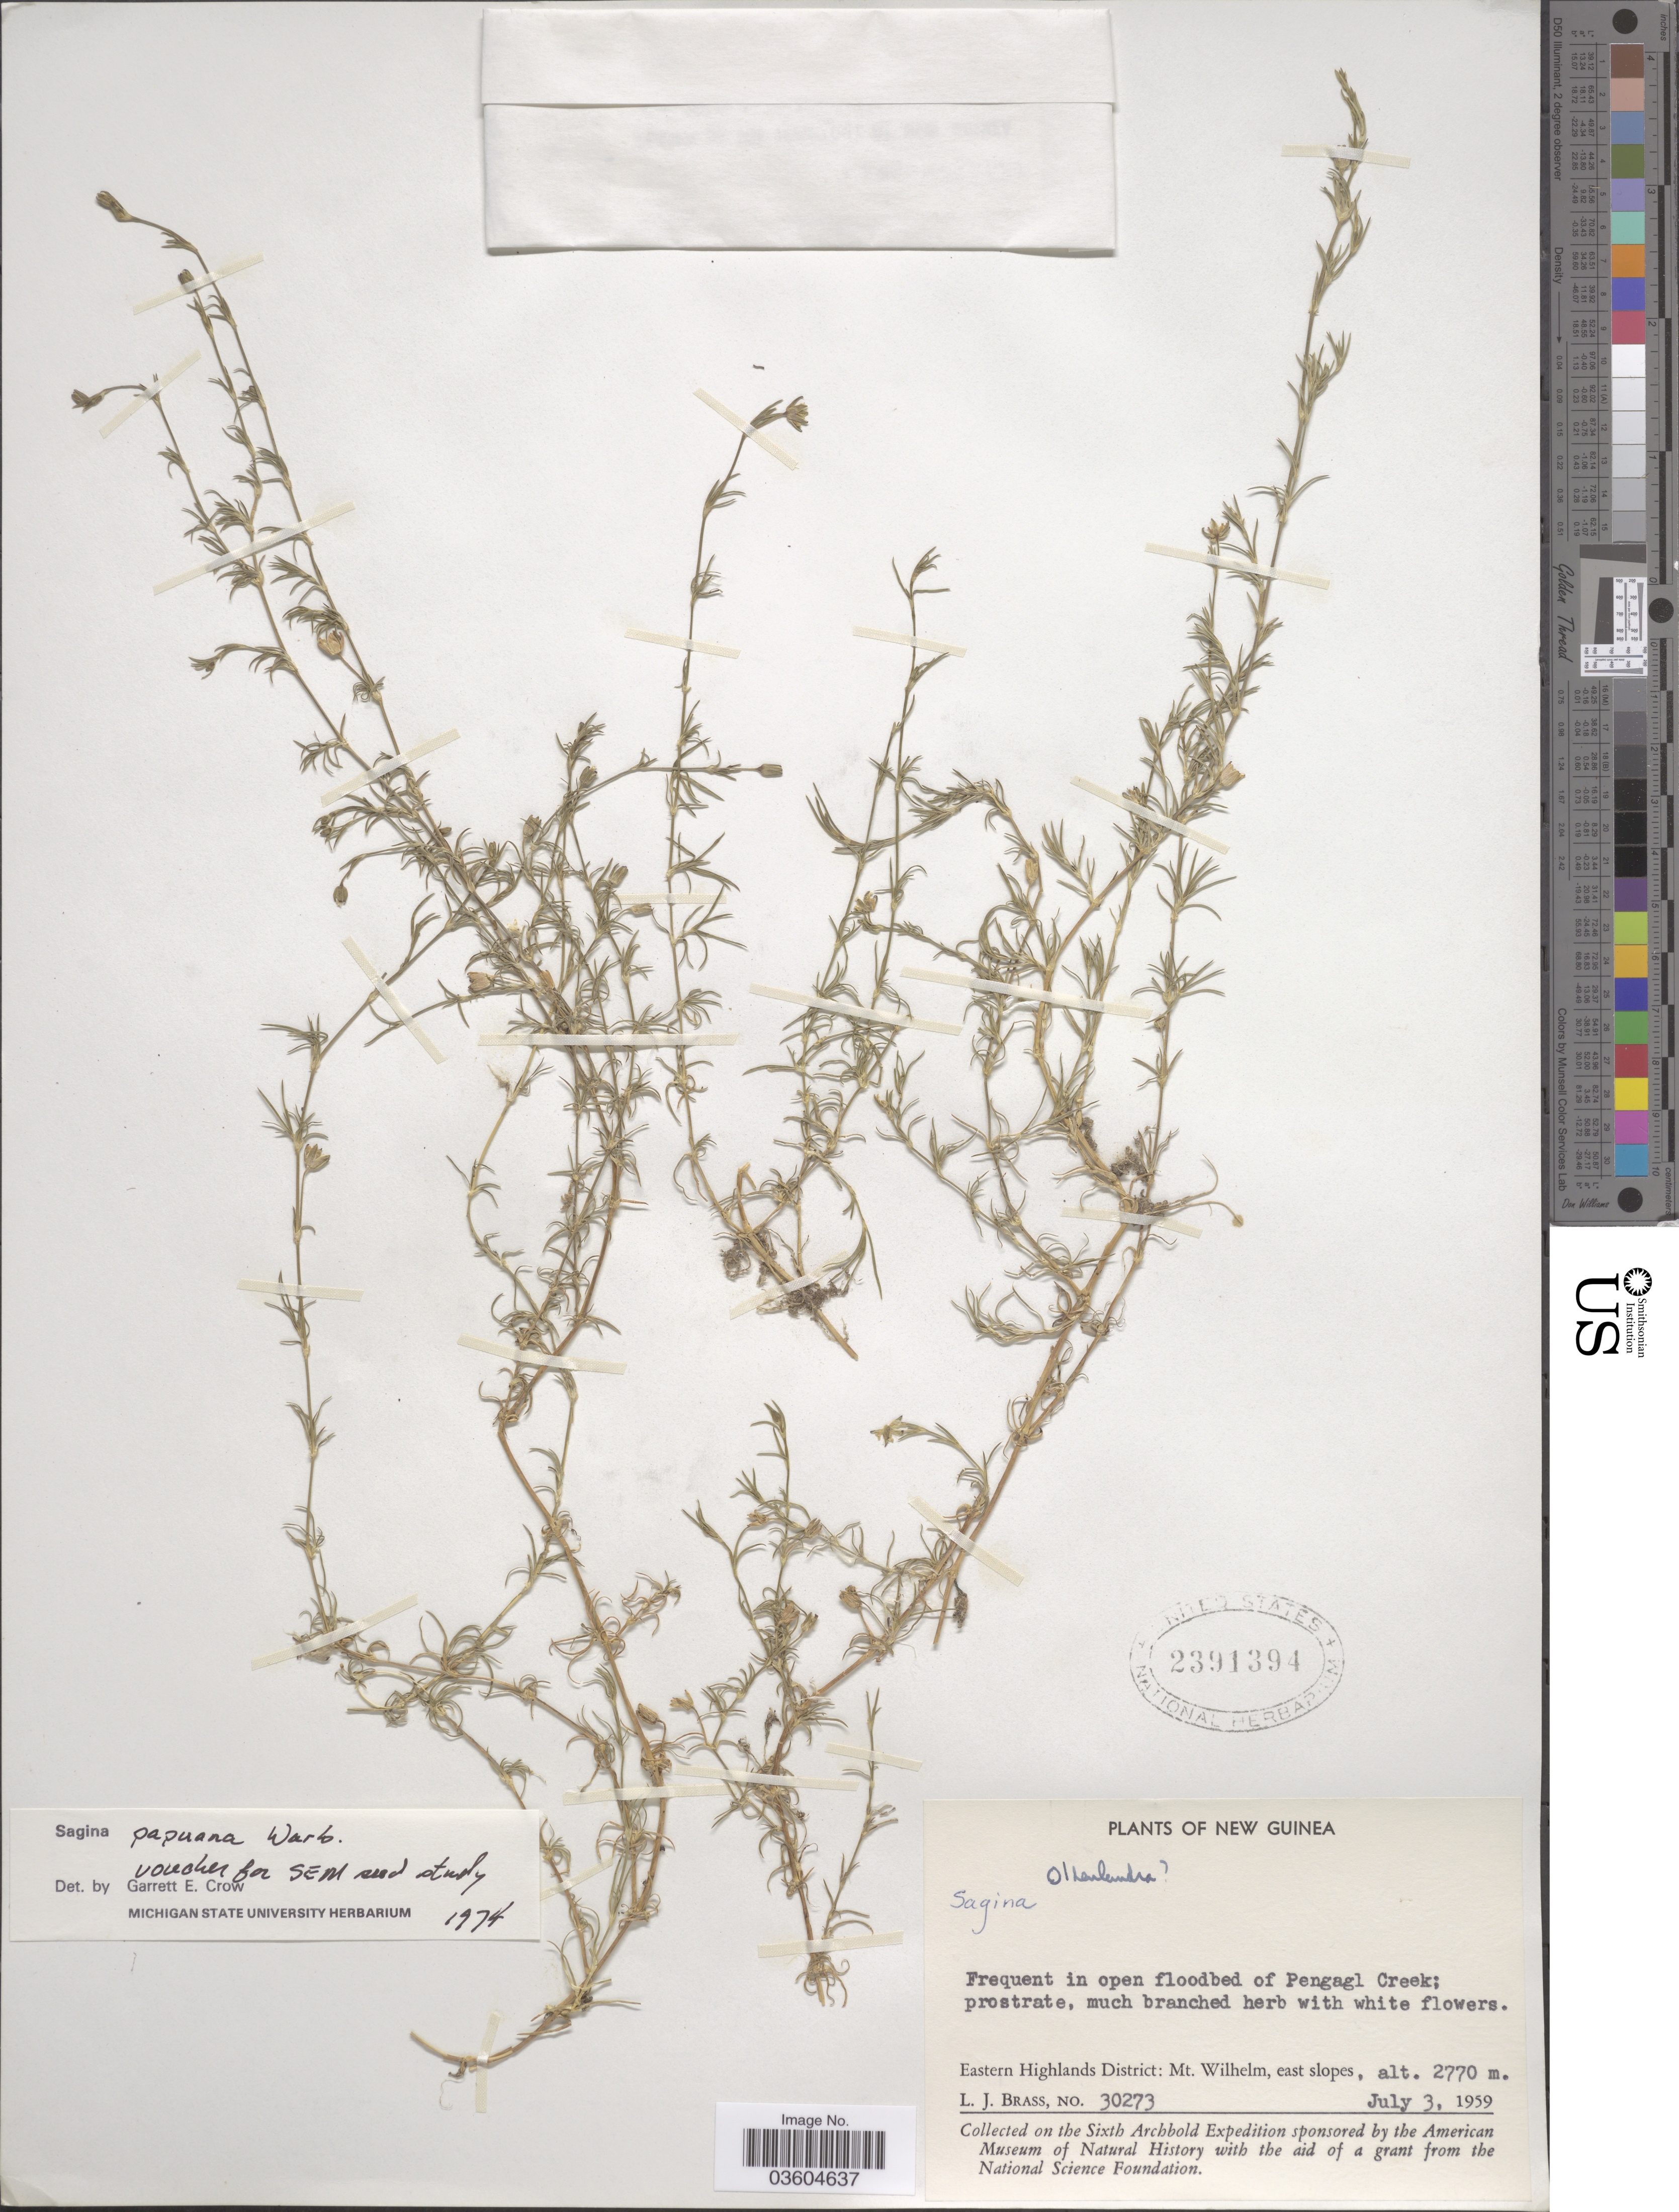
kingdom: Plantae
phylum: Tracheophyta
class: Magnoliopsida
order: Caryophyllales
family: Caryophyllaceae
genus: Sagina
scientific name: Sagina papuana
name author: Warb.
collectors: L. J. Brass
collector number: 30273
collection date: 1959-07-03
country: Papua New Guinea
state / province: Eastern Highlands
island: New Guinea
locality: New Guinea. Eastern Highlands District: Mt. Wilhelm, east slopes. Open floodbed of Pengagl Creek.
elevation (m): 2770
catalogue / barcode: US 2391394